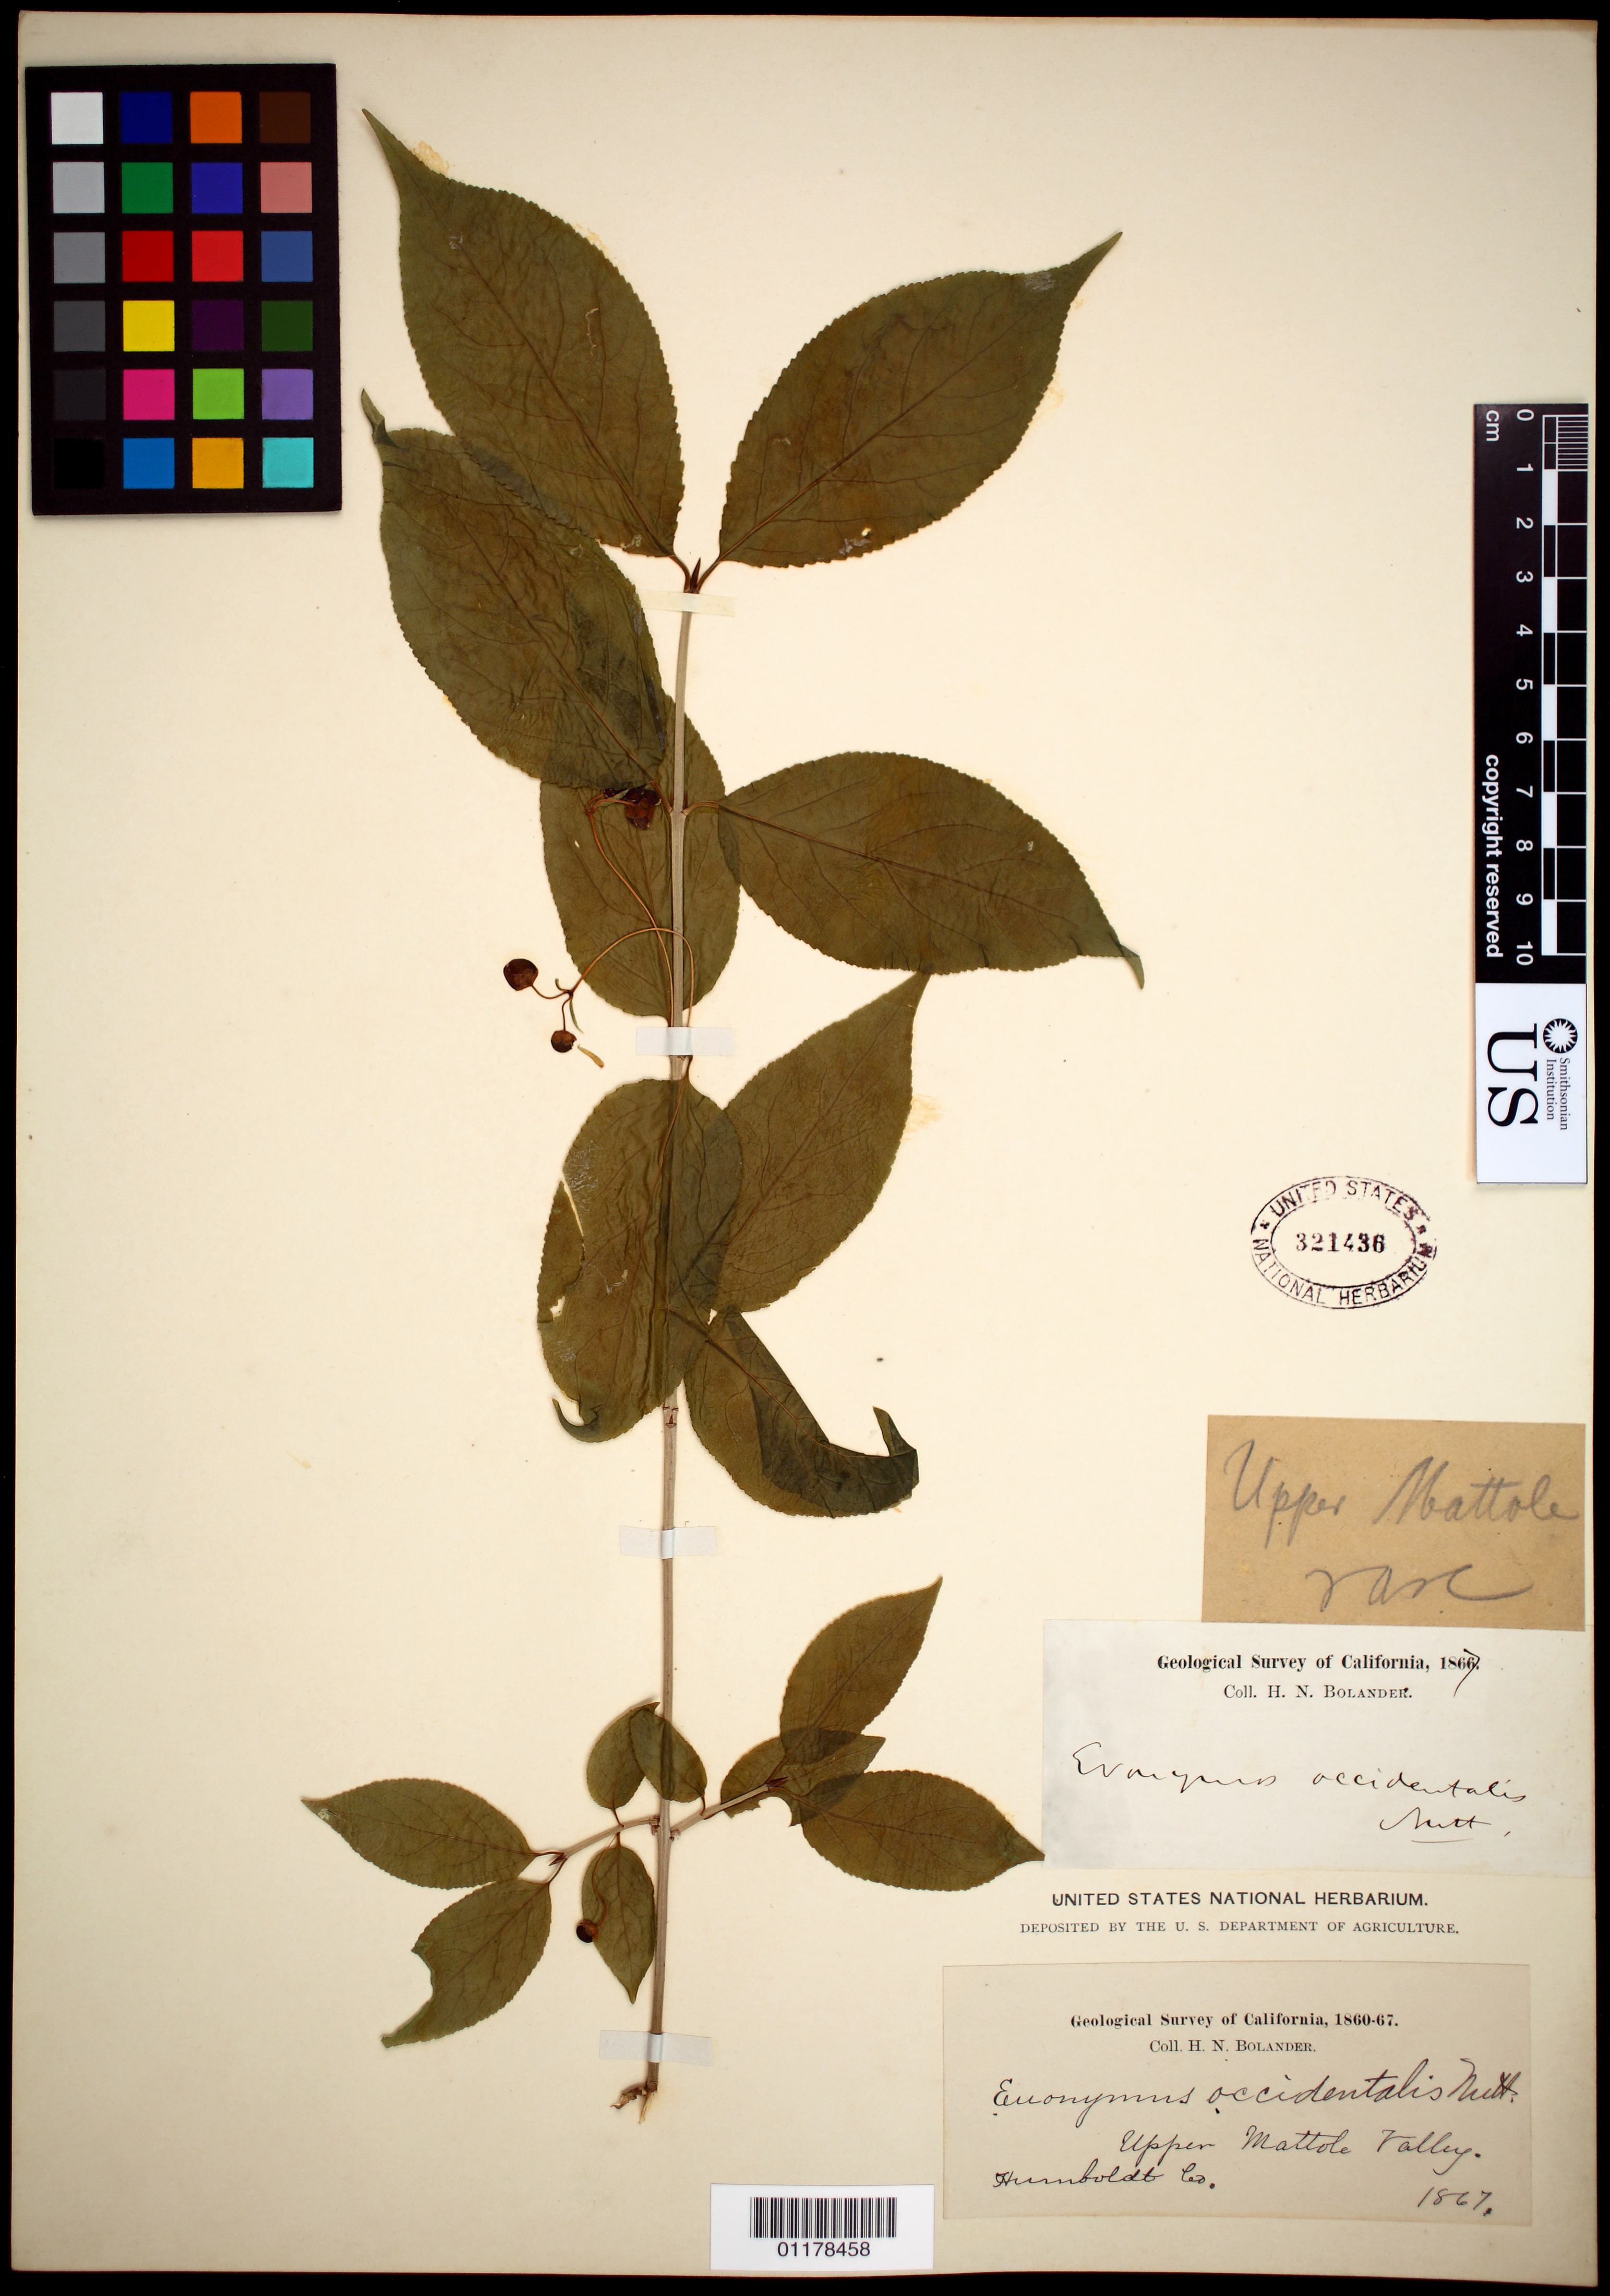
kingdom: Plantae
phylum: Tracheophyta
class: Magnoliopsida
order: Celastrales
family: Celastraceae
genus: Euonymus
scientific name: Euonymus occidentalis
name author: Nutt. ex Torr.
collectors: H. Bolander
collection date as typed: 1867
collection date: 1867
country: United States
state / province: California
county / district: Humboldt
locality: Upper Mattole Valley.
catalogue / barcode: US 321436